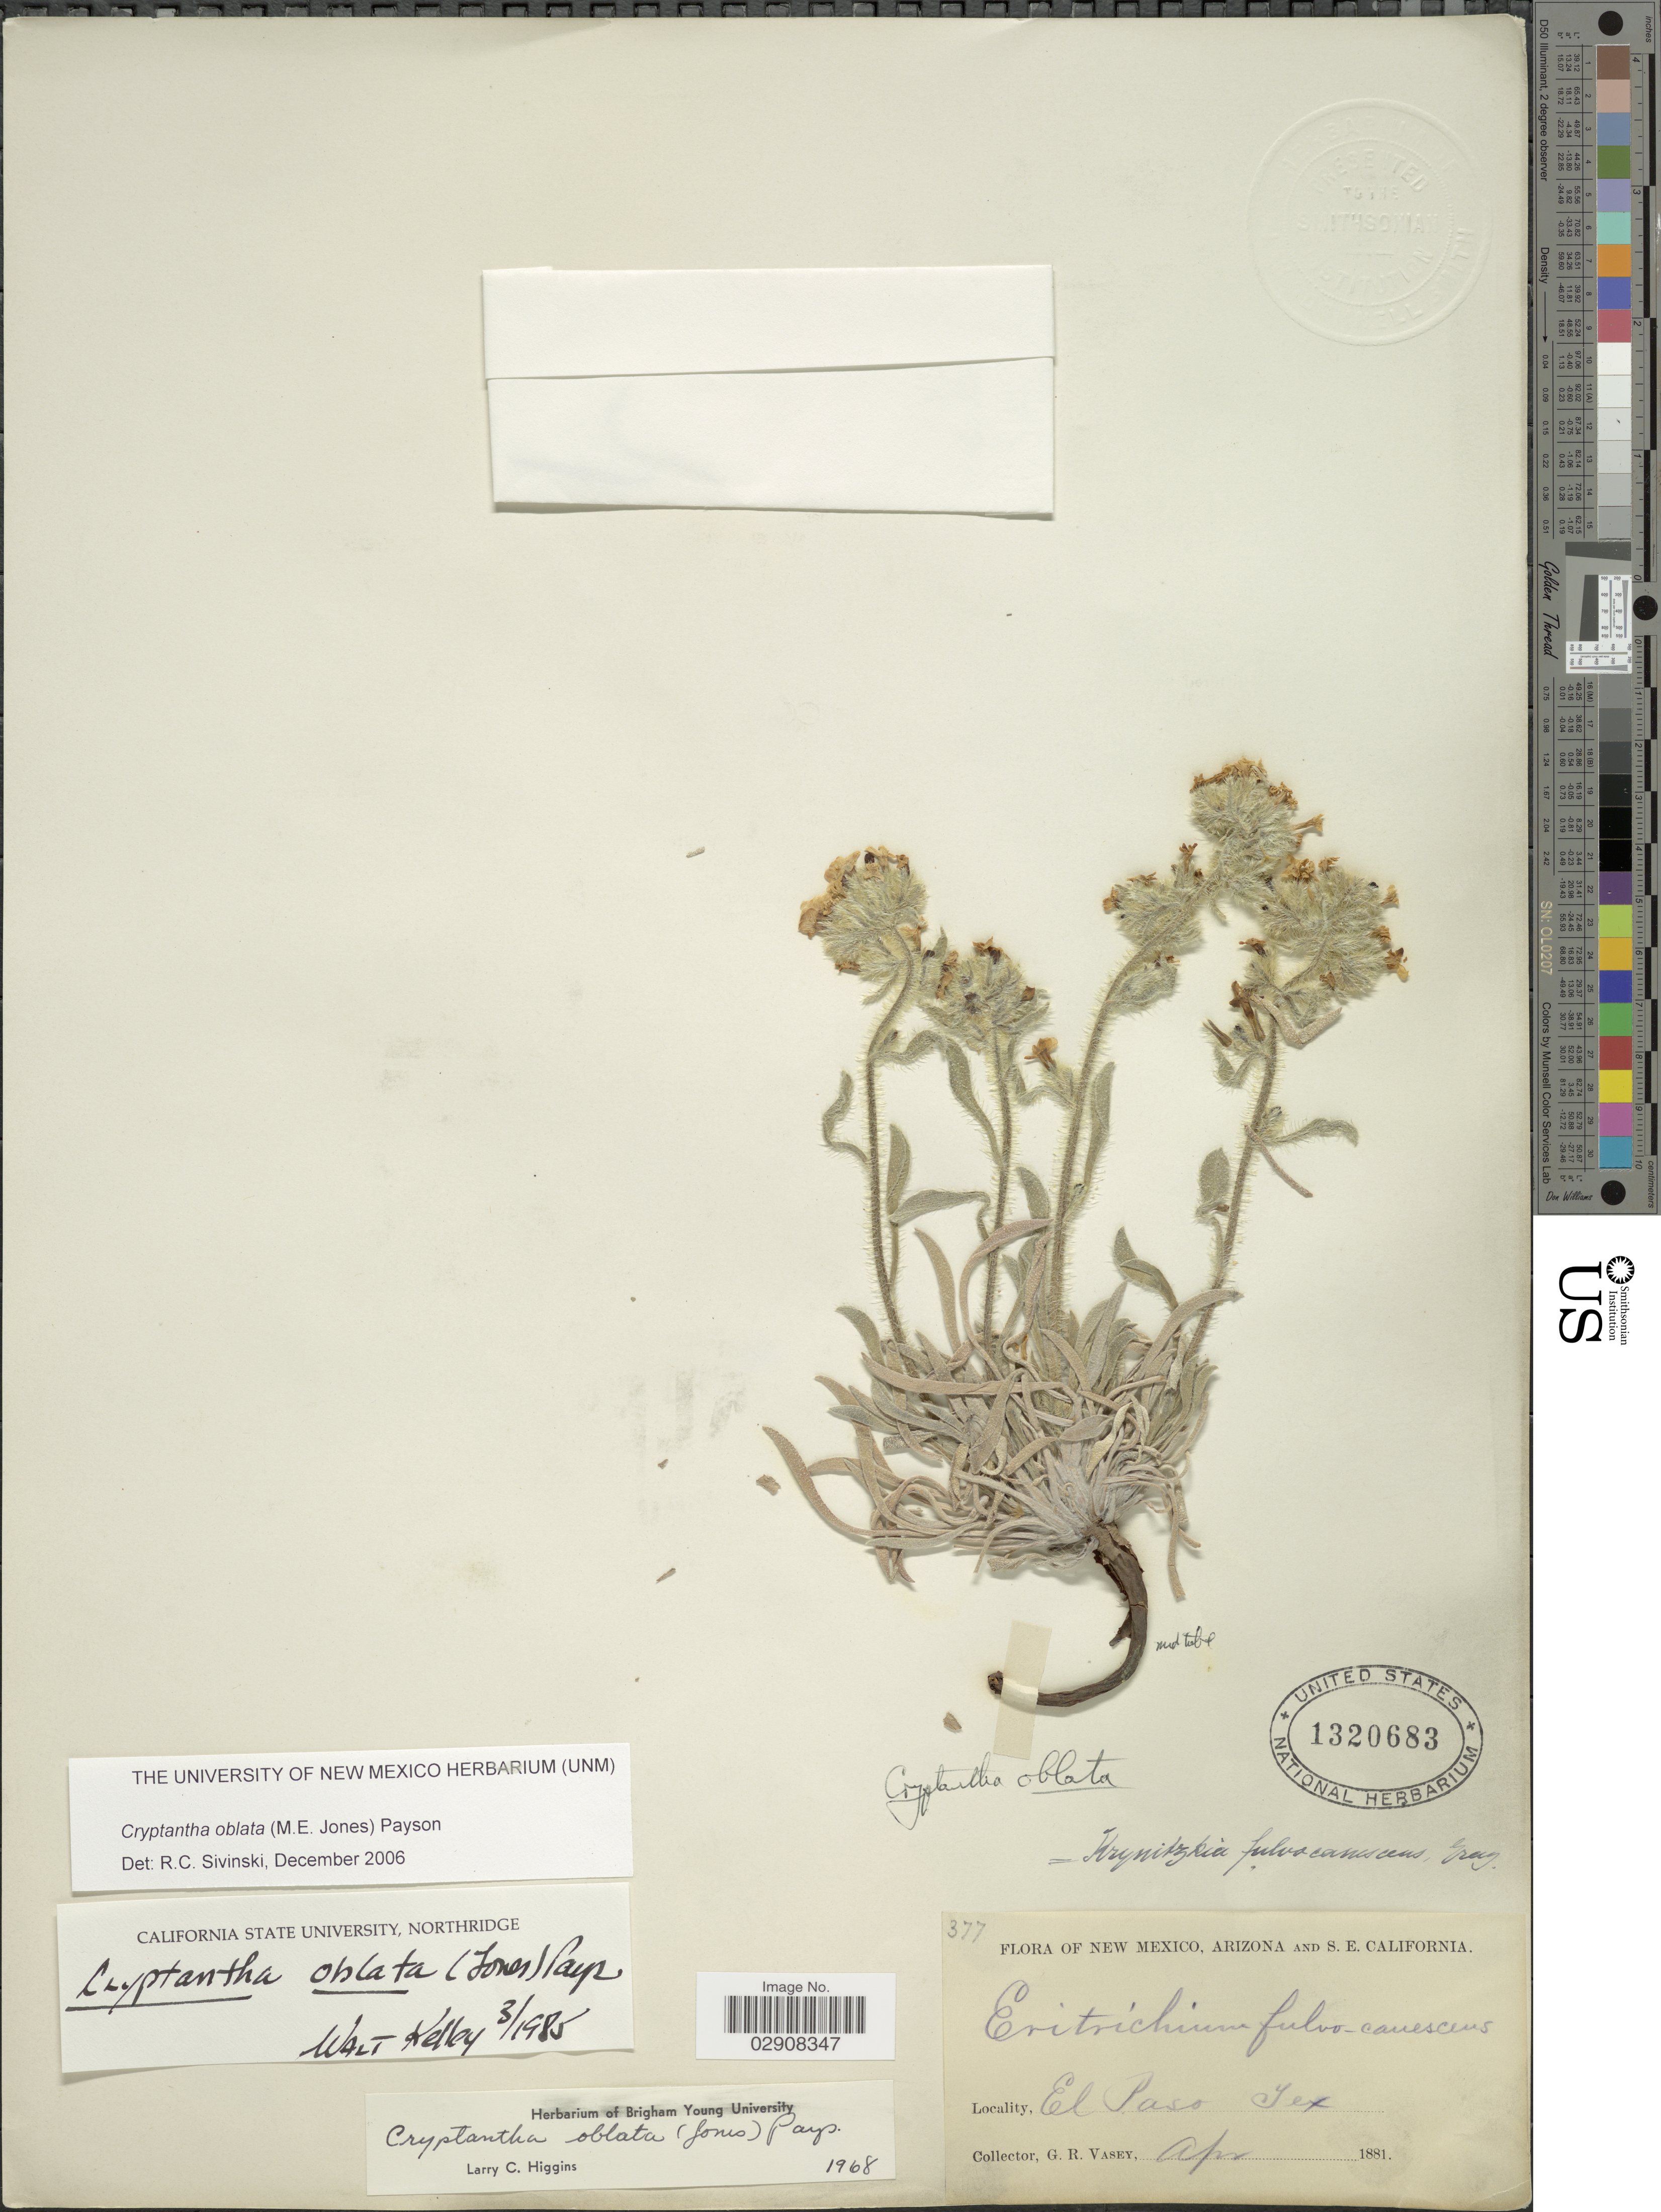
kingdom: Plantae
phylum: Tracheophyta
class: Magnoliopsida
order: Boraginales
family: Boraginaceae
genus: Cryptantha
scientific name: Cryptantha oblata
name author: (M.E. Jones) Payson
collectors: G. R. Vasey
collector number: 377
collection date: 1881-04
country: United States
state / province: Texas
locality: El Paso.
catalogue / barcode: US 1320683